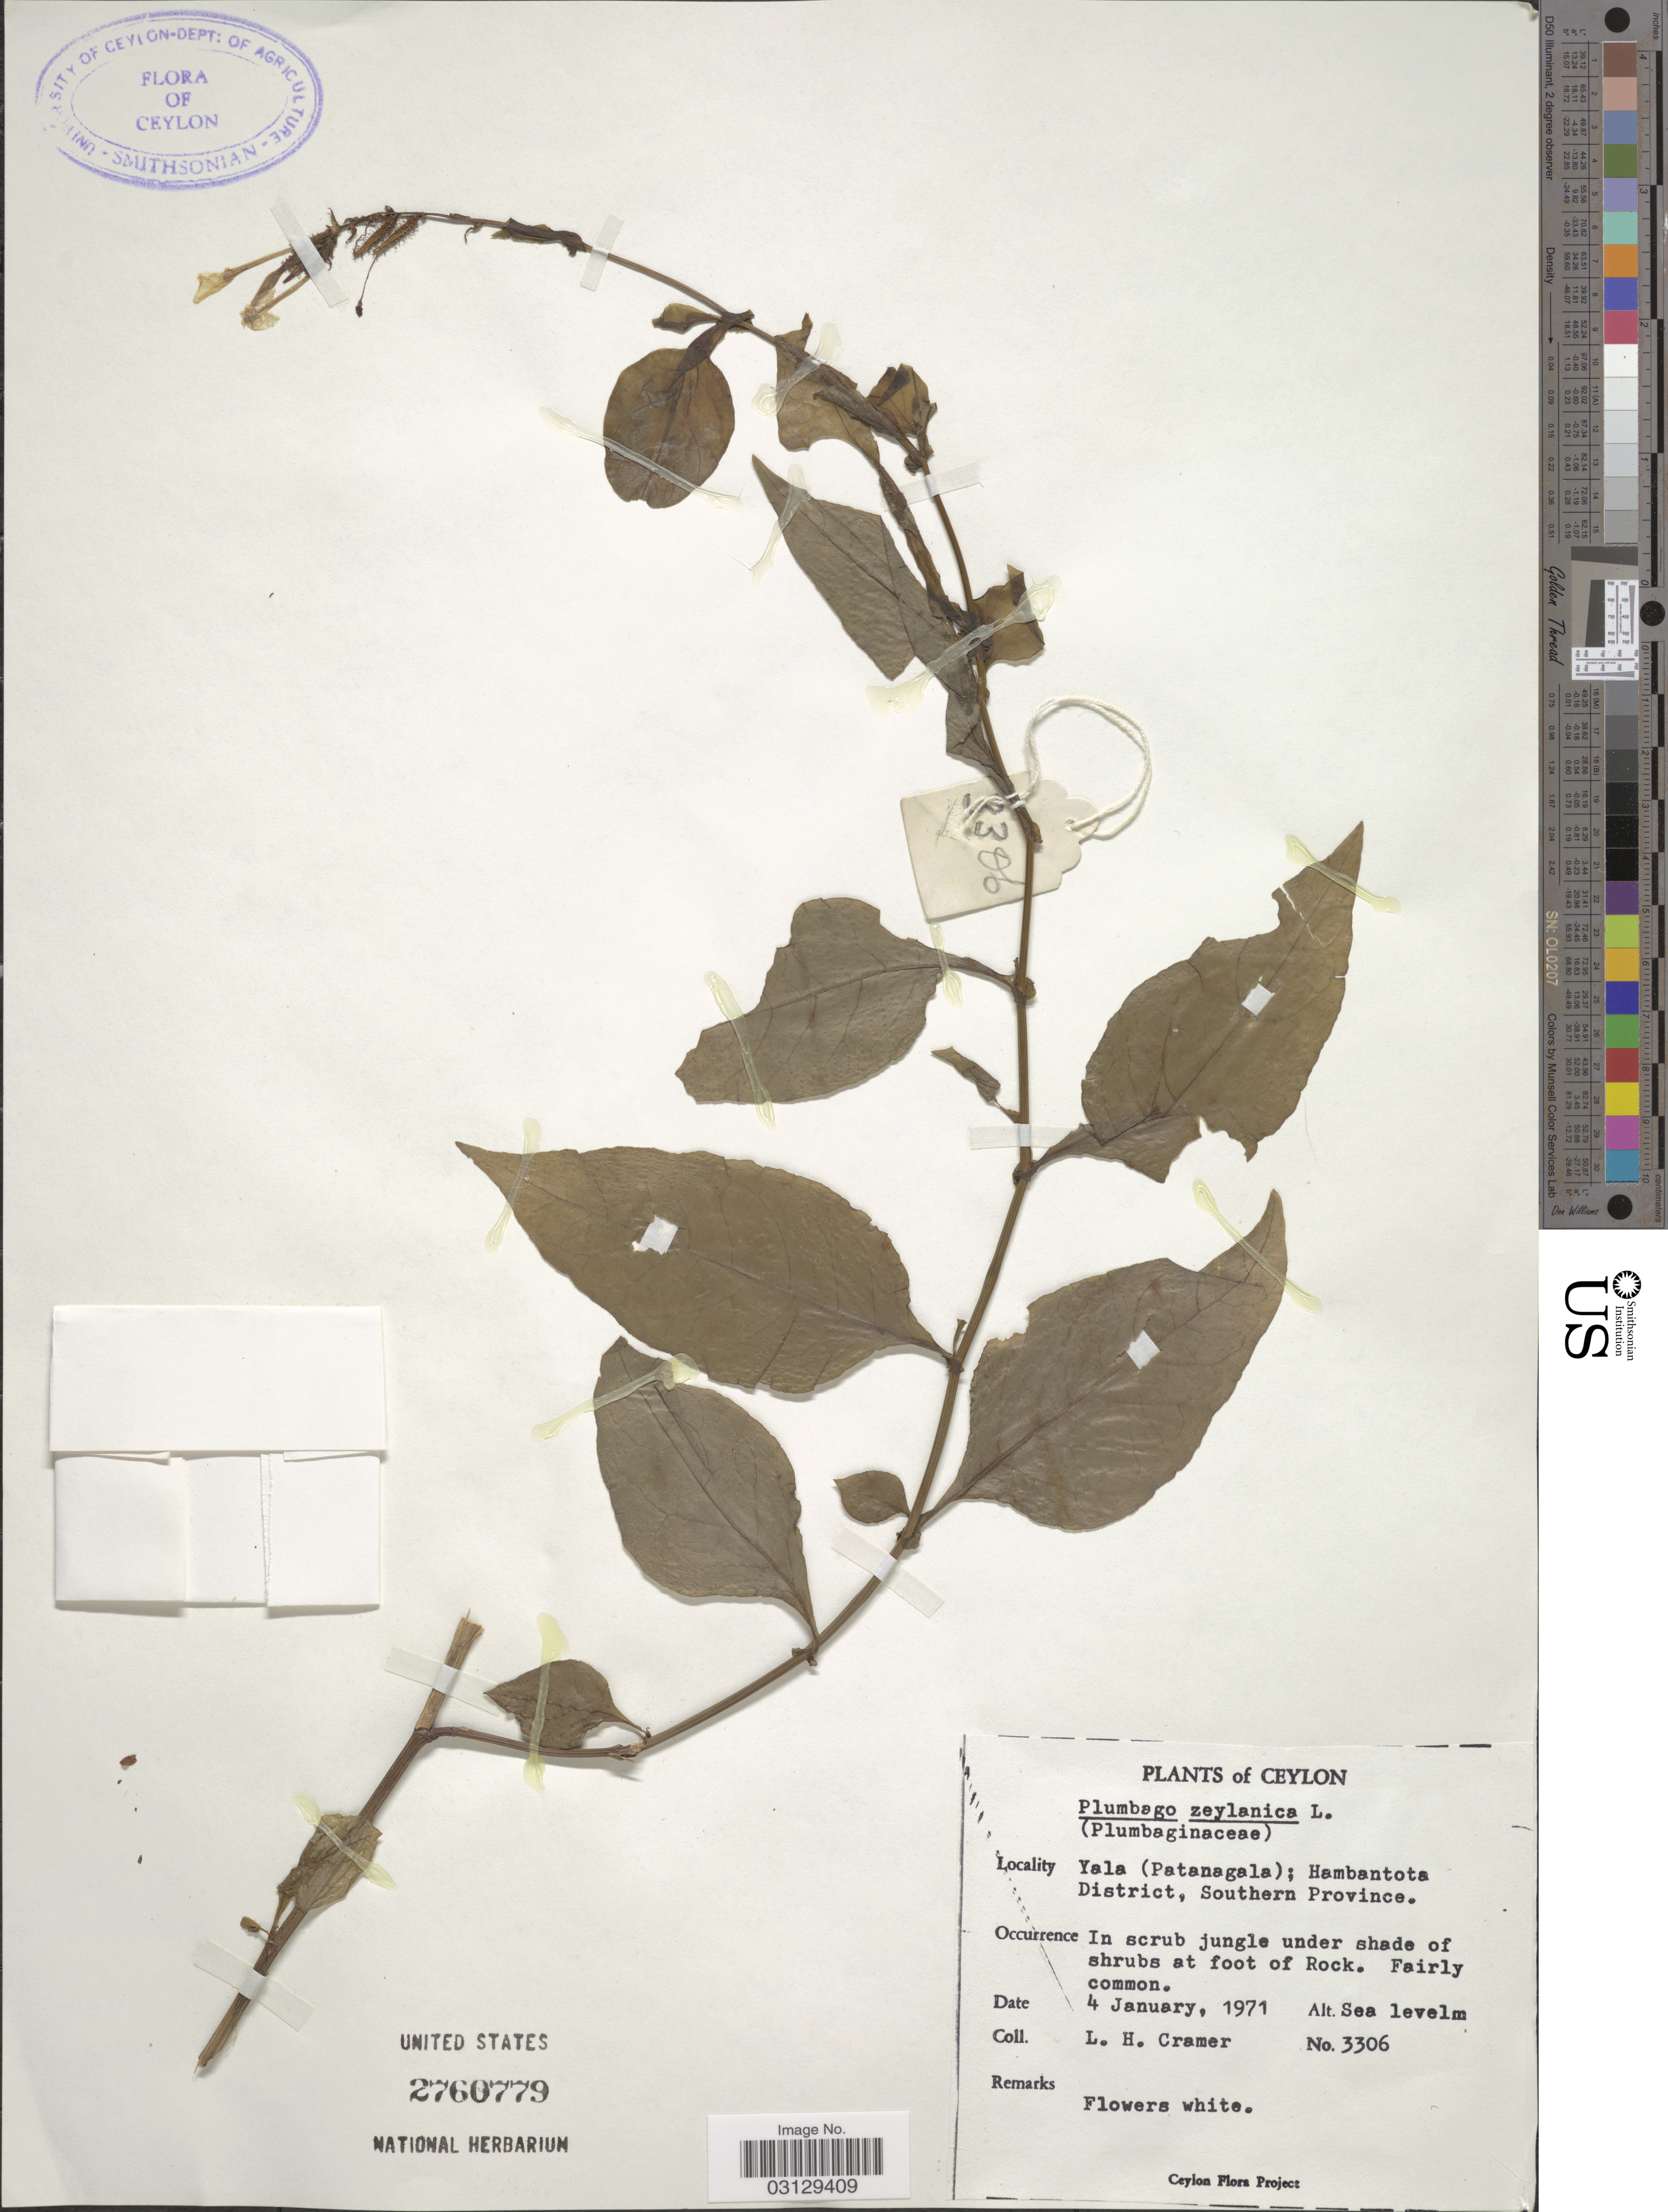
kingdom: Plantae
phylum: Tracheophyta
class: Magnoliopsida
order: Caryophyllales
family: Plumbaginaceae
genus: Plumbago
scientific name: Plumbago zeylanica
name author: L.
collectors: L. H. Cramer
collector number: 3306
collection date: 1971-01-04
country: Sri Lanka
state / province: Southern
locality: Ceylon. Yala (Patanagala); Hambantota District.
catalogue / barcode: US 2760779